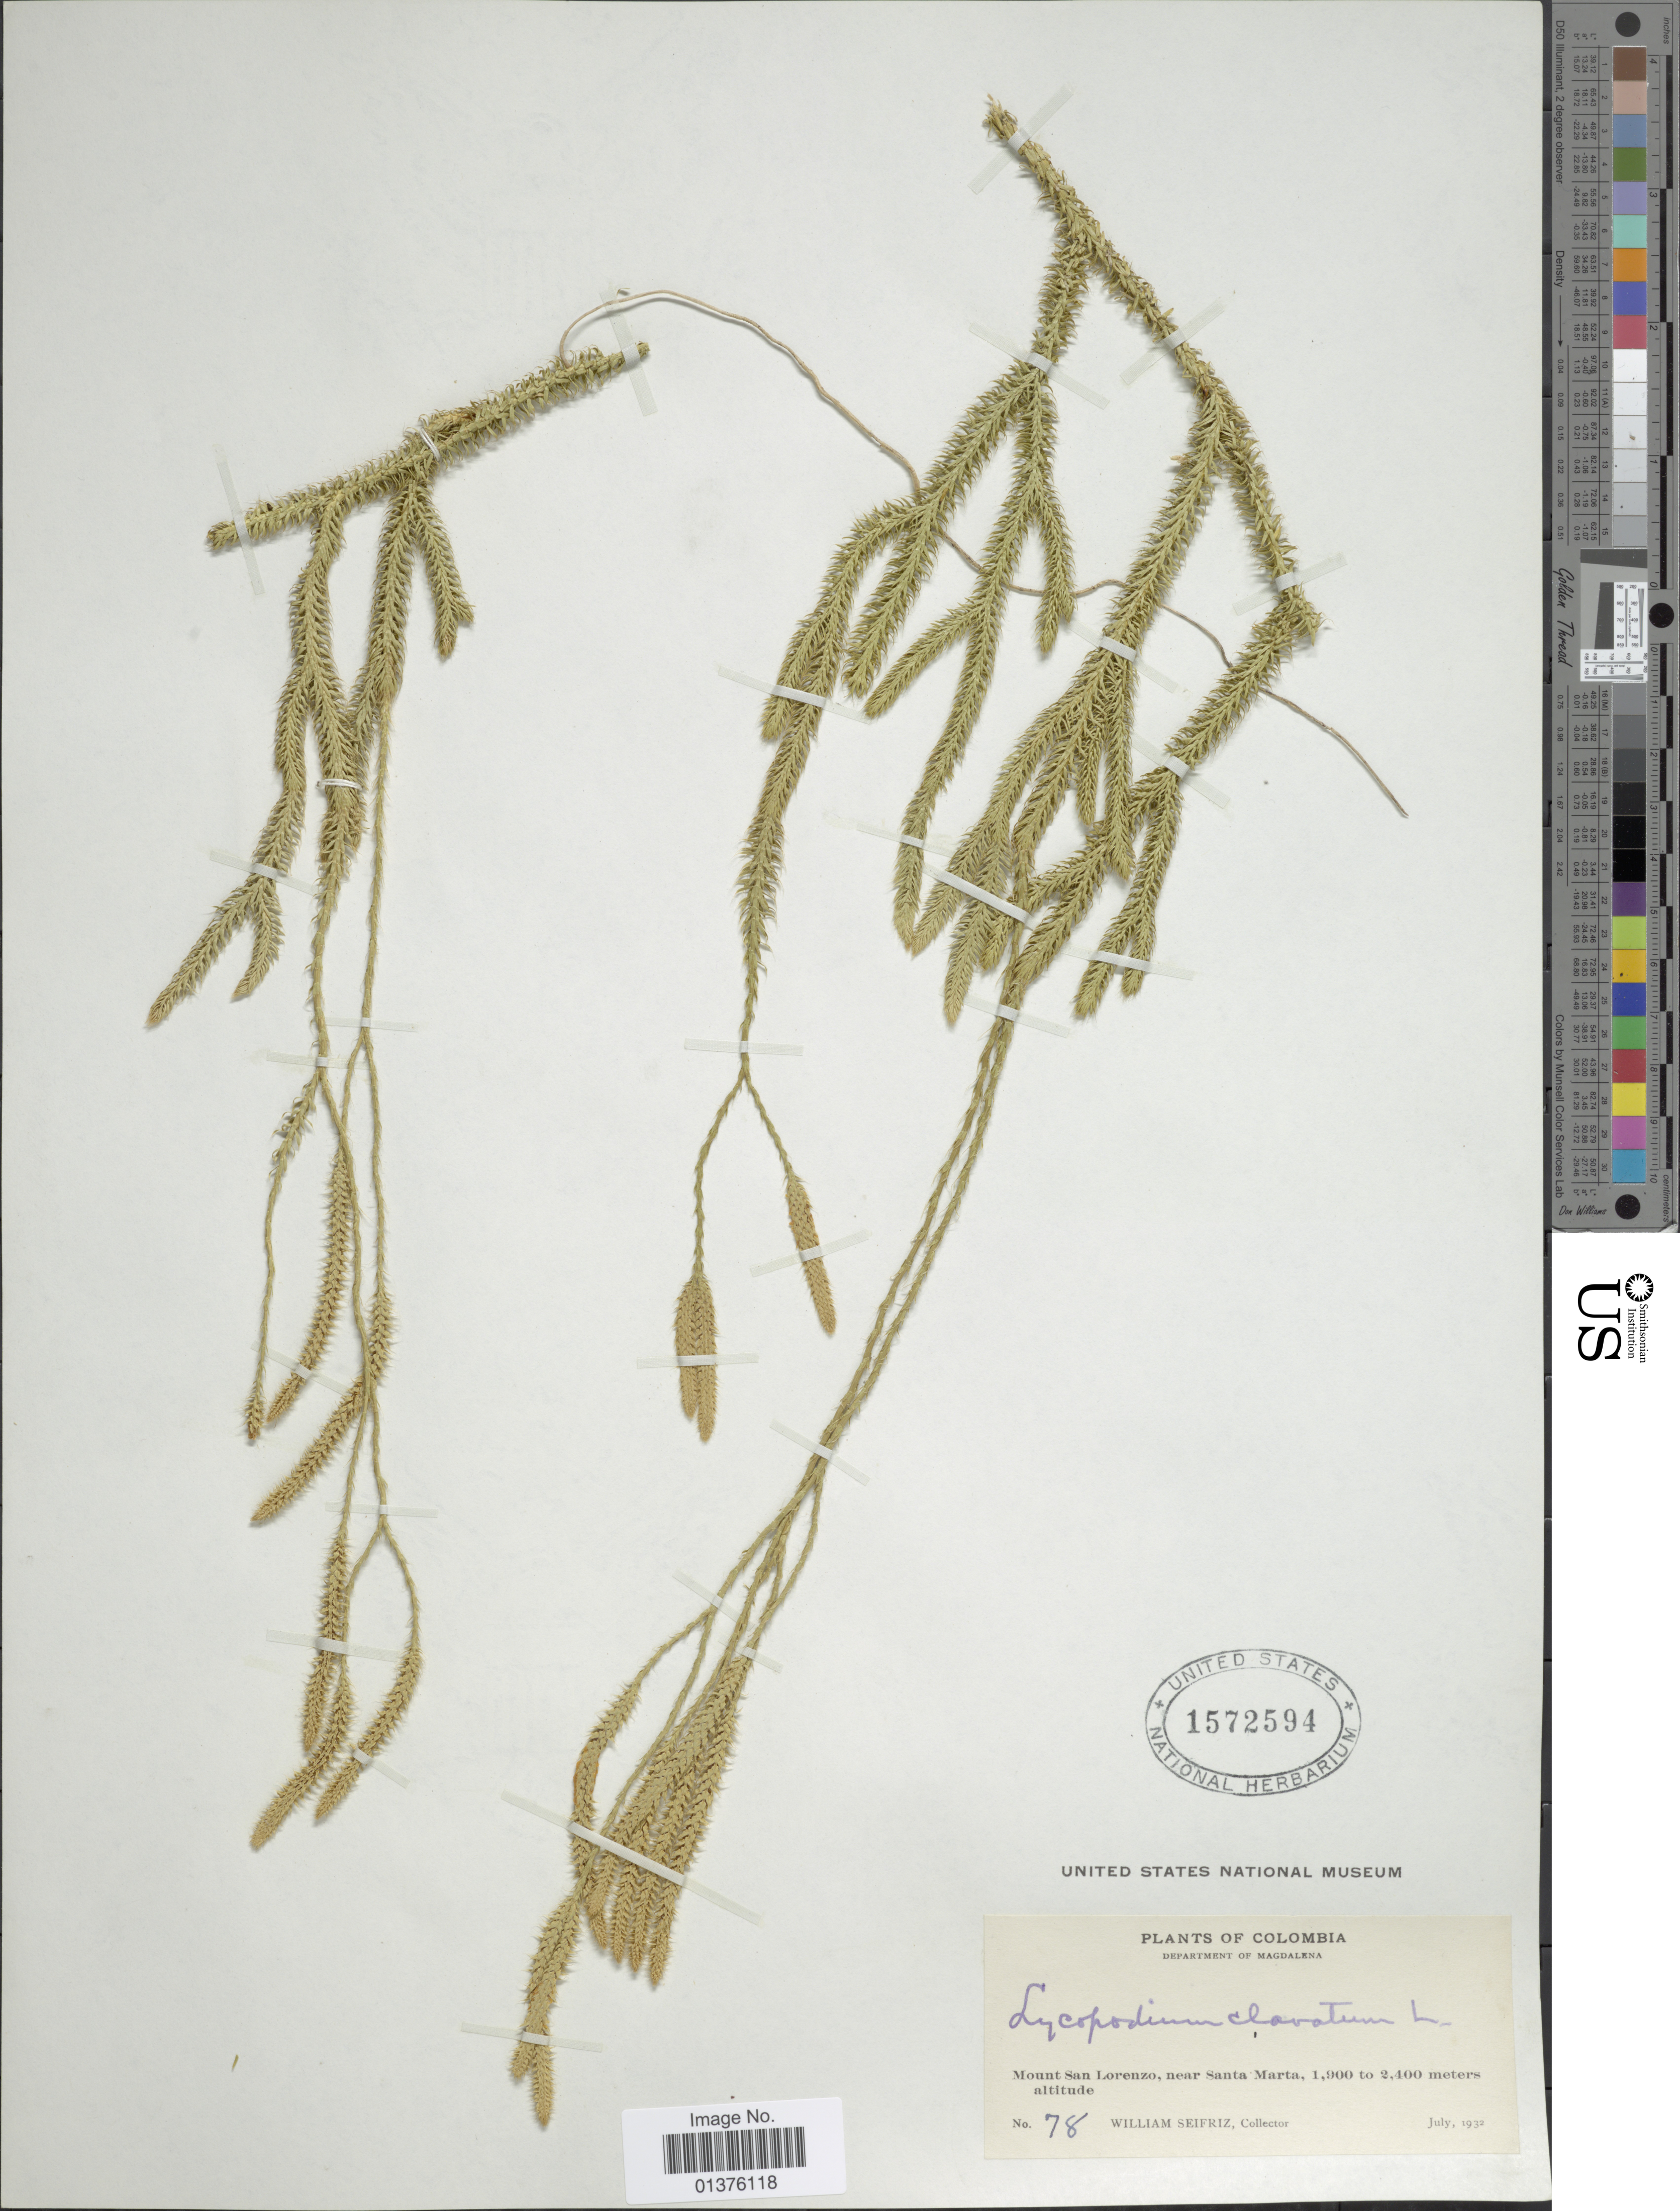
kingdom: Plantae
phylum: Tracheophyta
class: Lycopodiopsida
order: Lycopodiales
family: Lycopodiaceae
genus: Lycopodium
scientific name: Lycopodium clavatum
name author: L.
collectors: W. Seifriz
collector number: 78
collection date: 1932-07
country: Colombia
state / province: Magdalena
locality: Mount San Lorenzo, near Santa Marta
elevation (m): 1900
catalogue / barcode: US 1572594